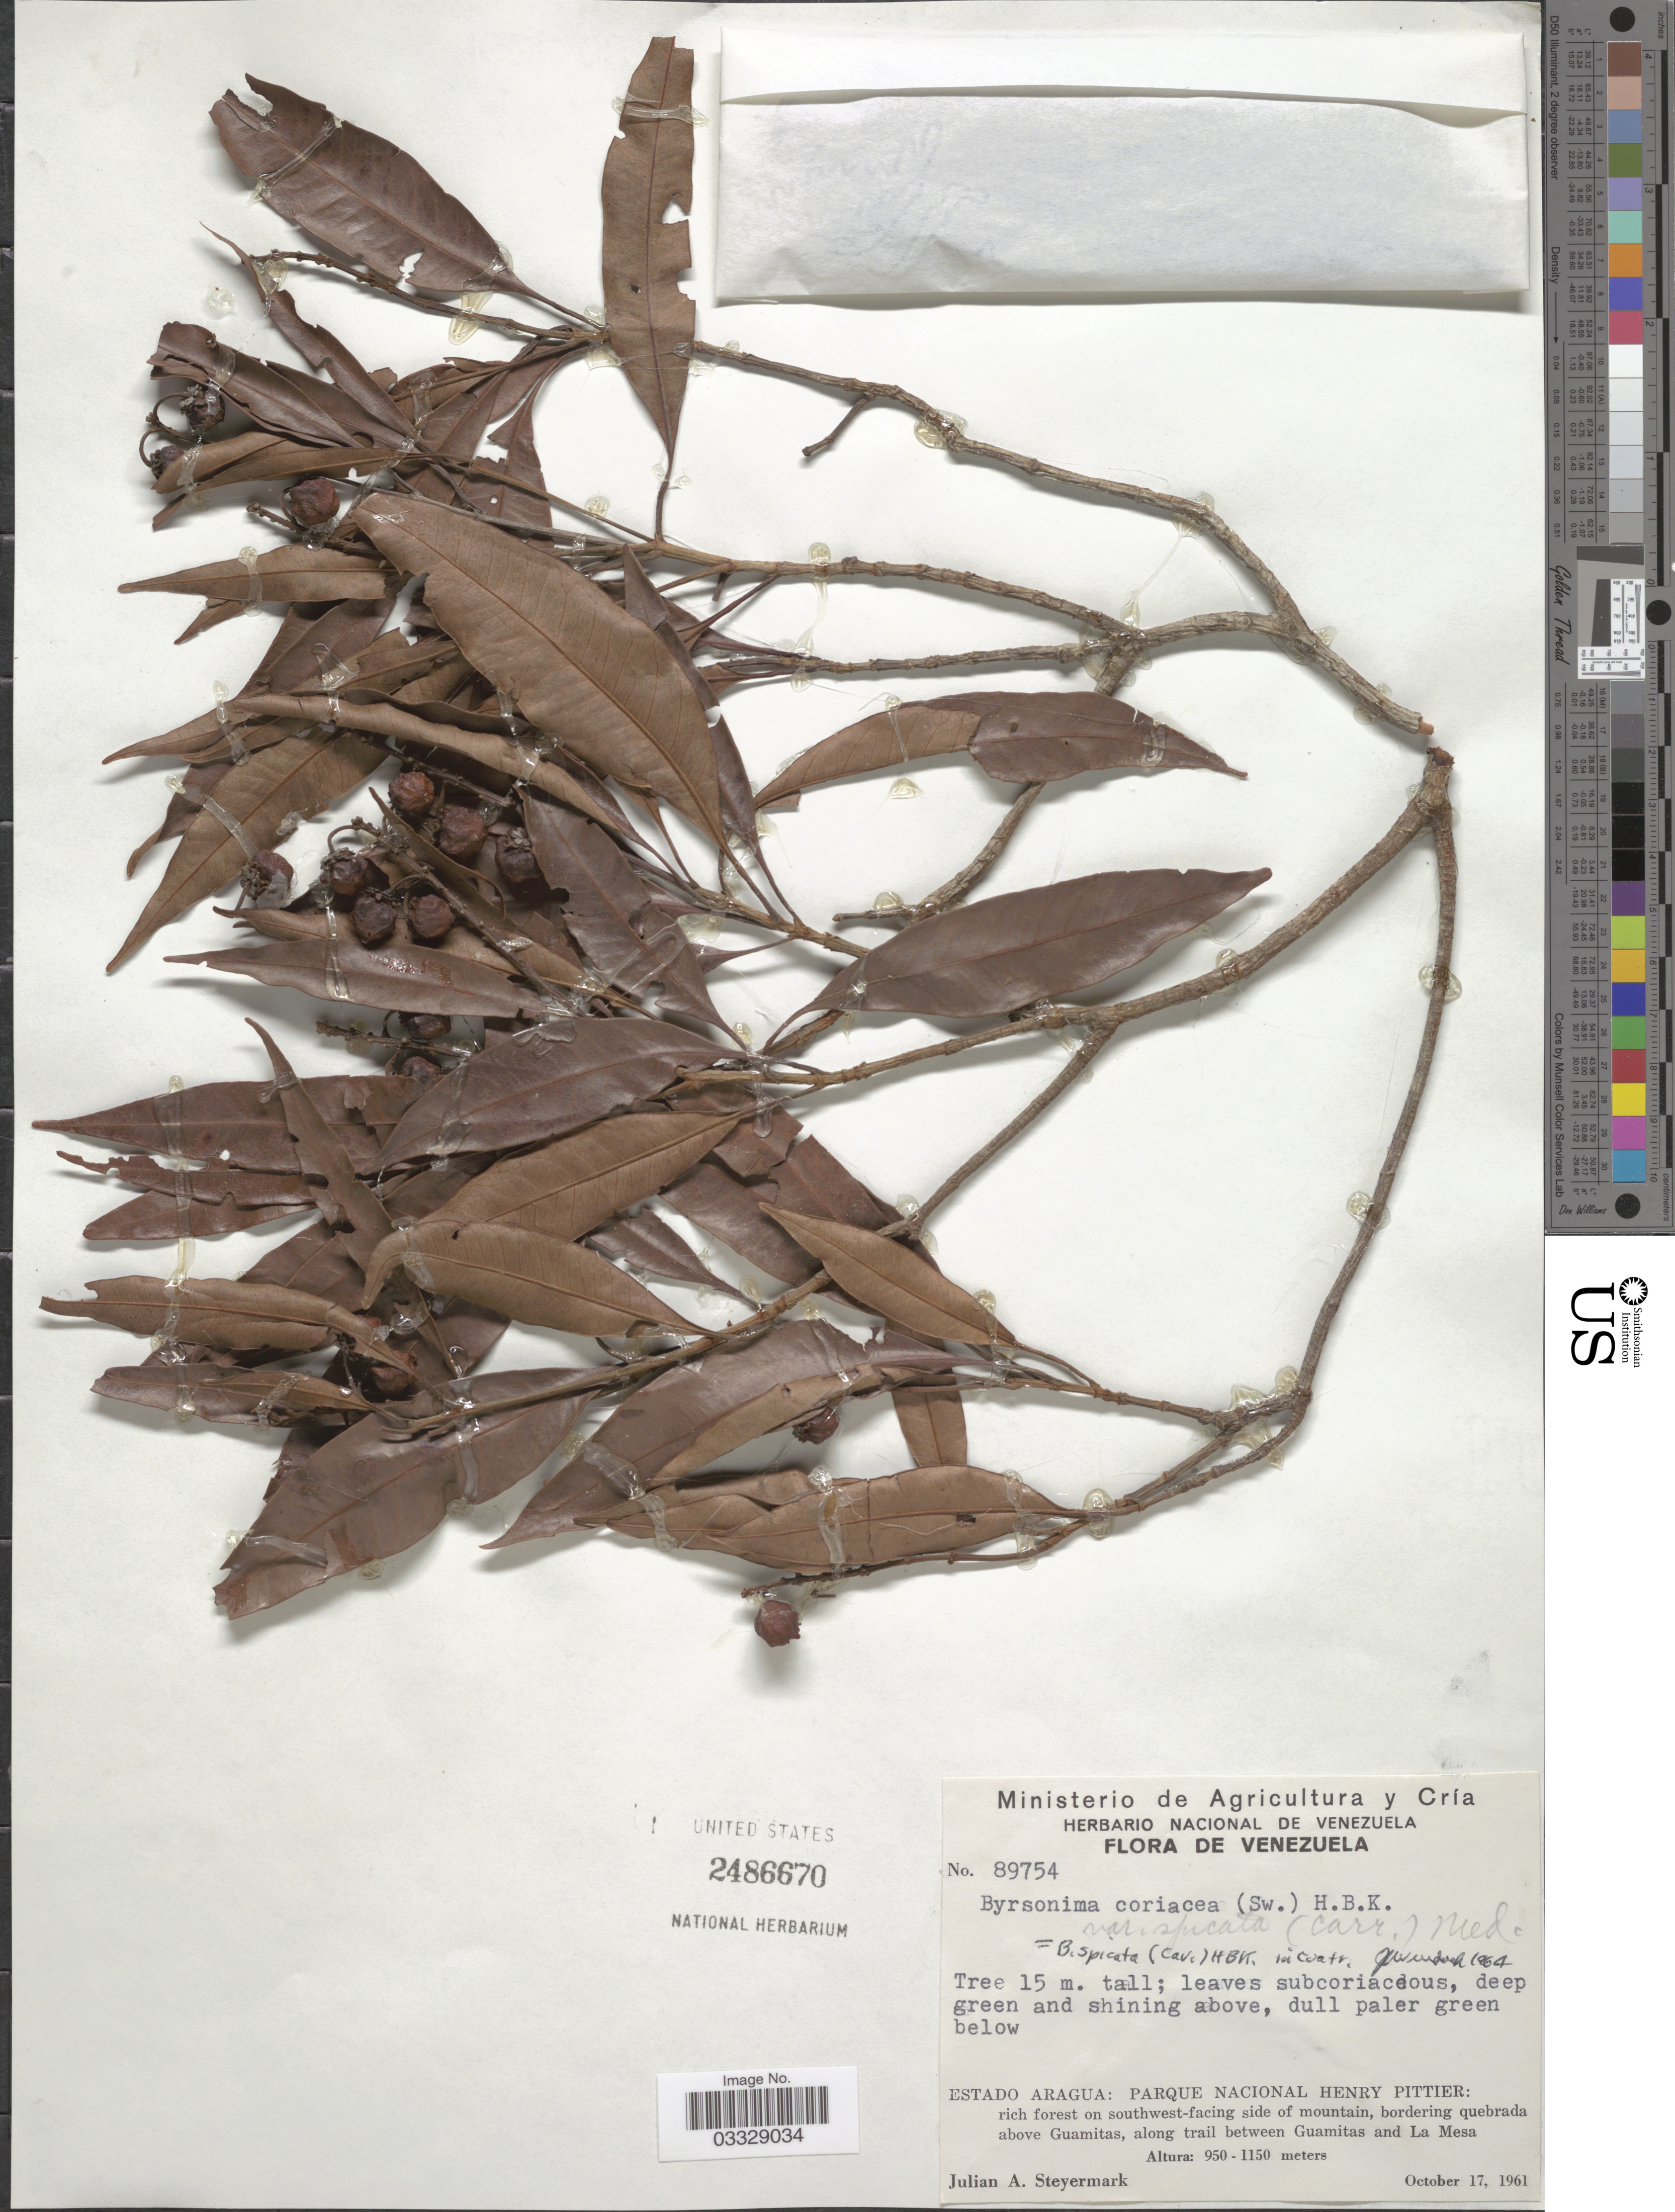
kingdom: Plantae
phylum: Tracheophyta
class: Magnoliopsida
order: Malpighiales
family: Malpighiaceae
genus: Byrsonima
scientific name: Byrsonima spicata (Cav.) DC.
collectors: J. Steyermark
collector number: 89754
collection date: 1961-10-17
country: Venezuela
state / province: Aragua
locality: Parque Nacional Henry Pittier: rich forest on southwest-facing side of mountain, bordering quebrada above Guamitas, along trail between Guamitas and La Mesa.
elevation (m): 950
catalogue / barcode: US 2486670